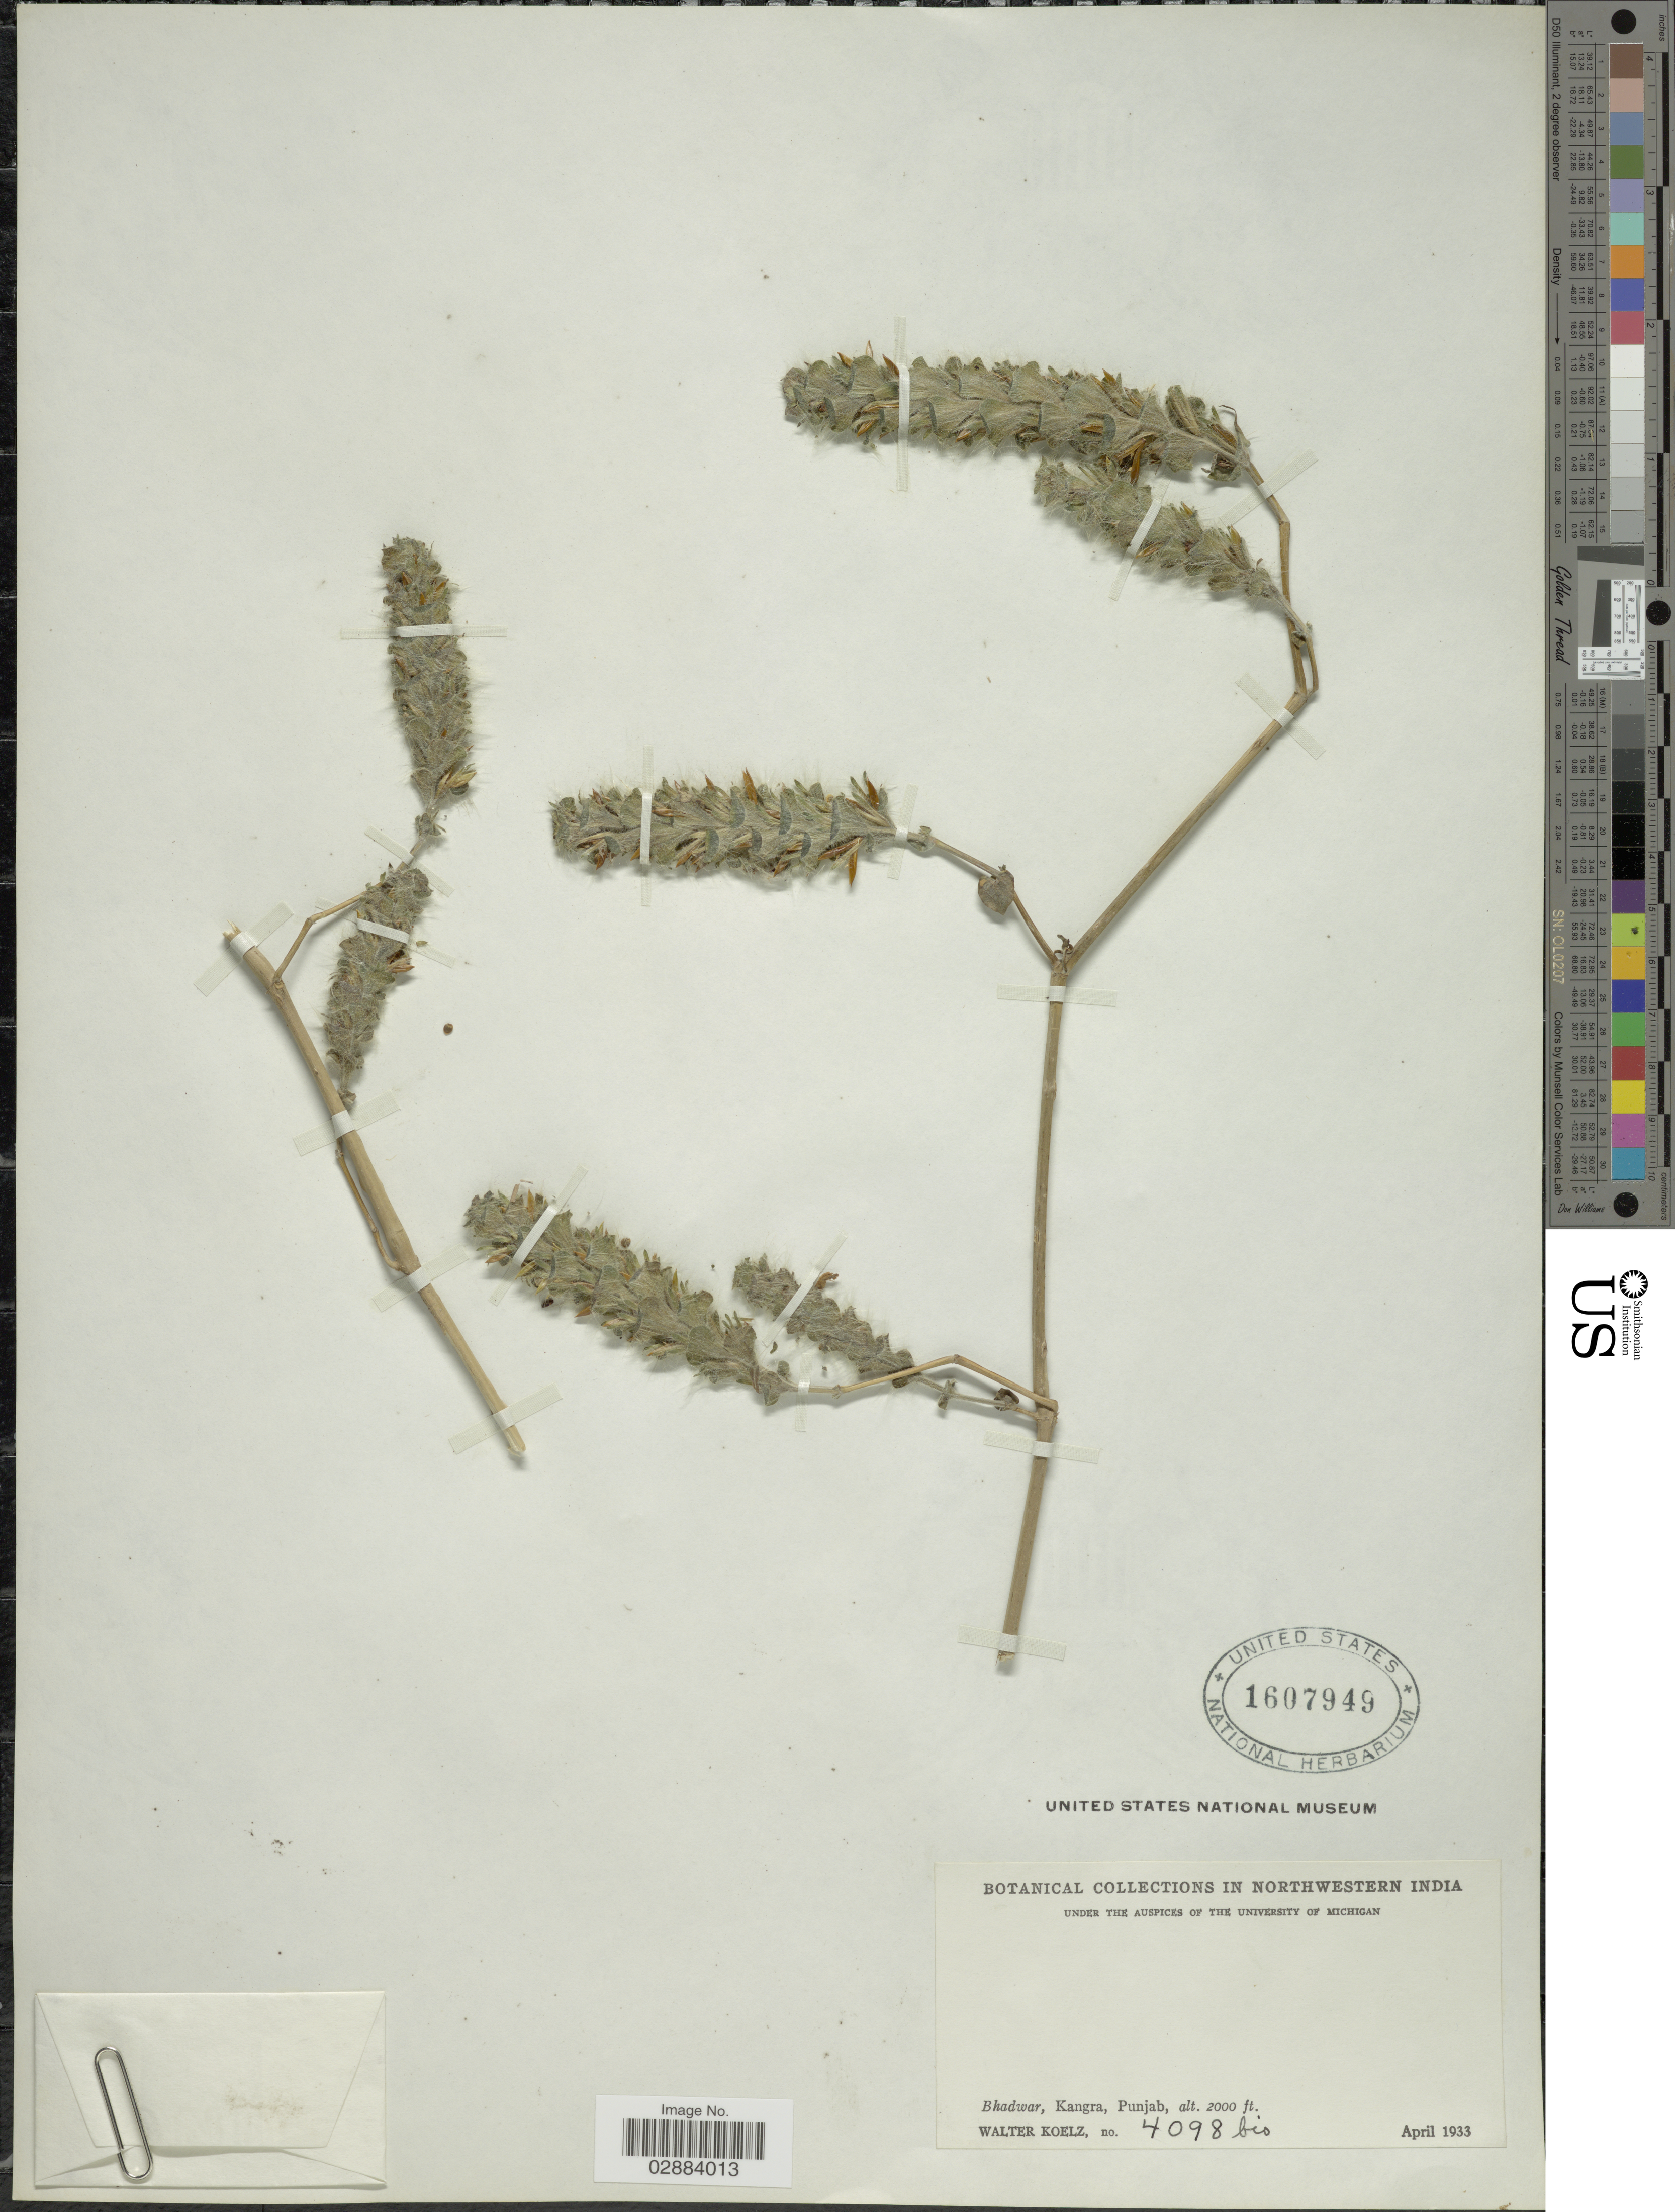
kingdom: Plantae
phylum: Tracheophyta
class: Magnoliopsida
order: Lamiales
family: Acanthaceae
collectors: W. N. Koelz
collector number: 4098 bis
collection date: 1933-04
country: India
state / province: Punjab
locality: Northwestern India. Bhadwar, Kangra, Punjab.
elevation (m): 610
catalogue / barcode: US 1607949